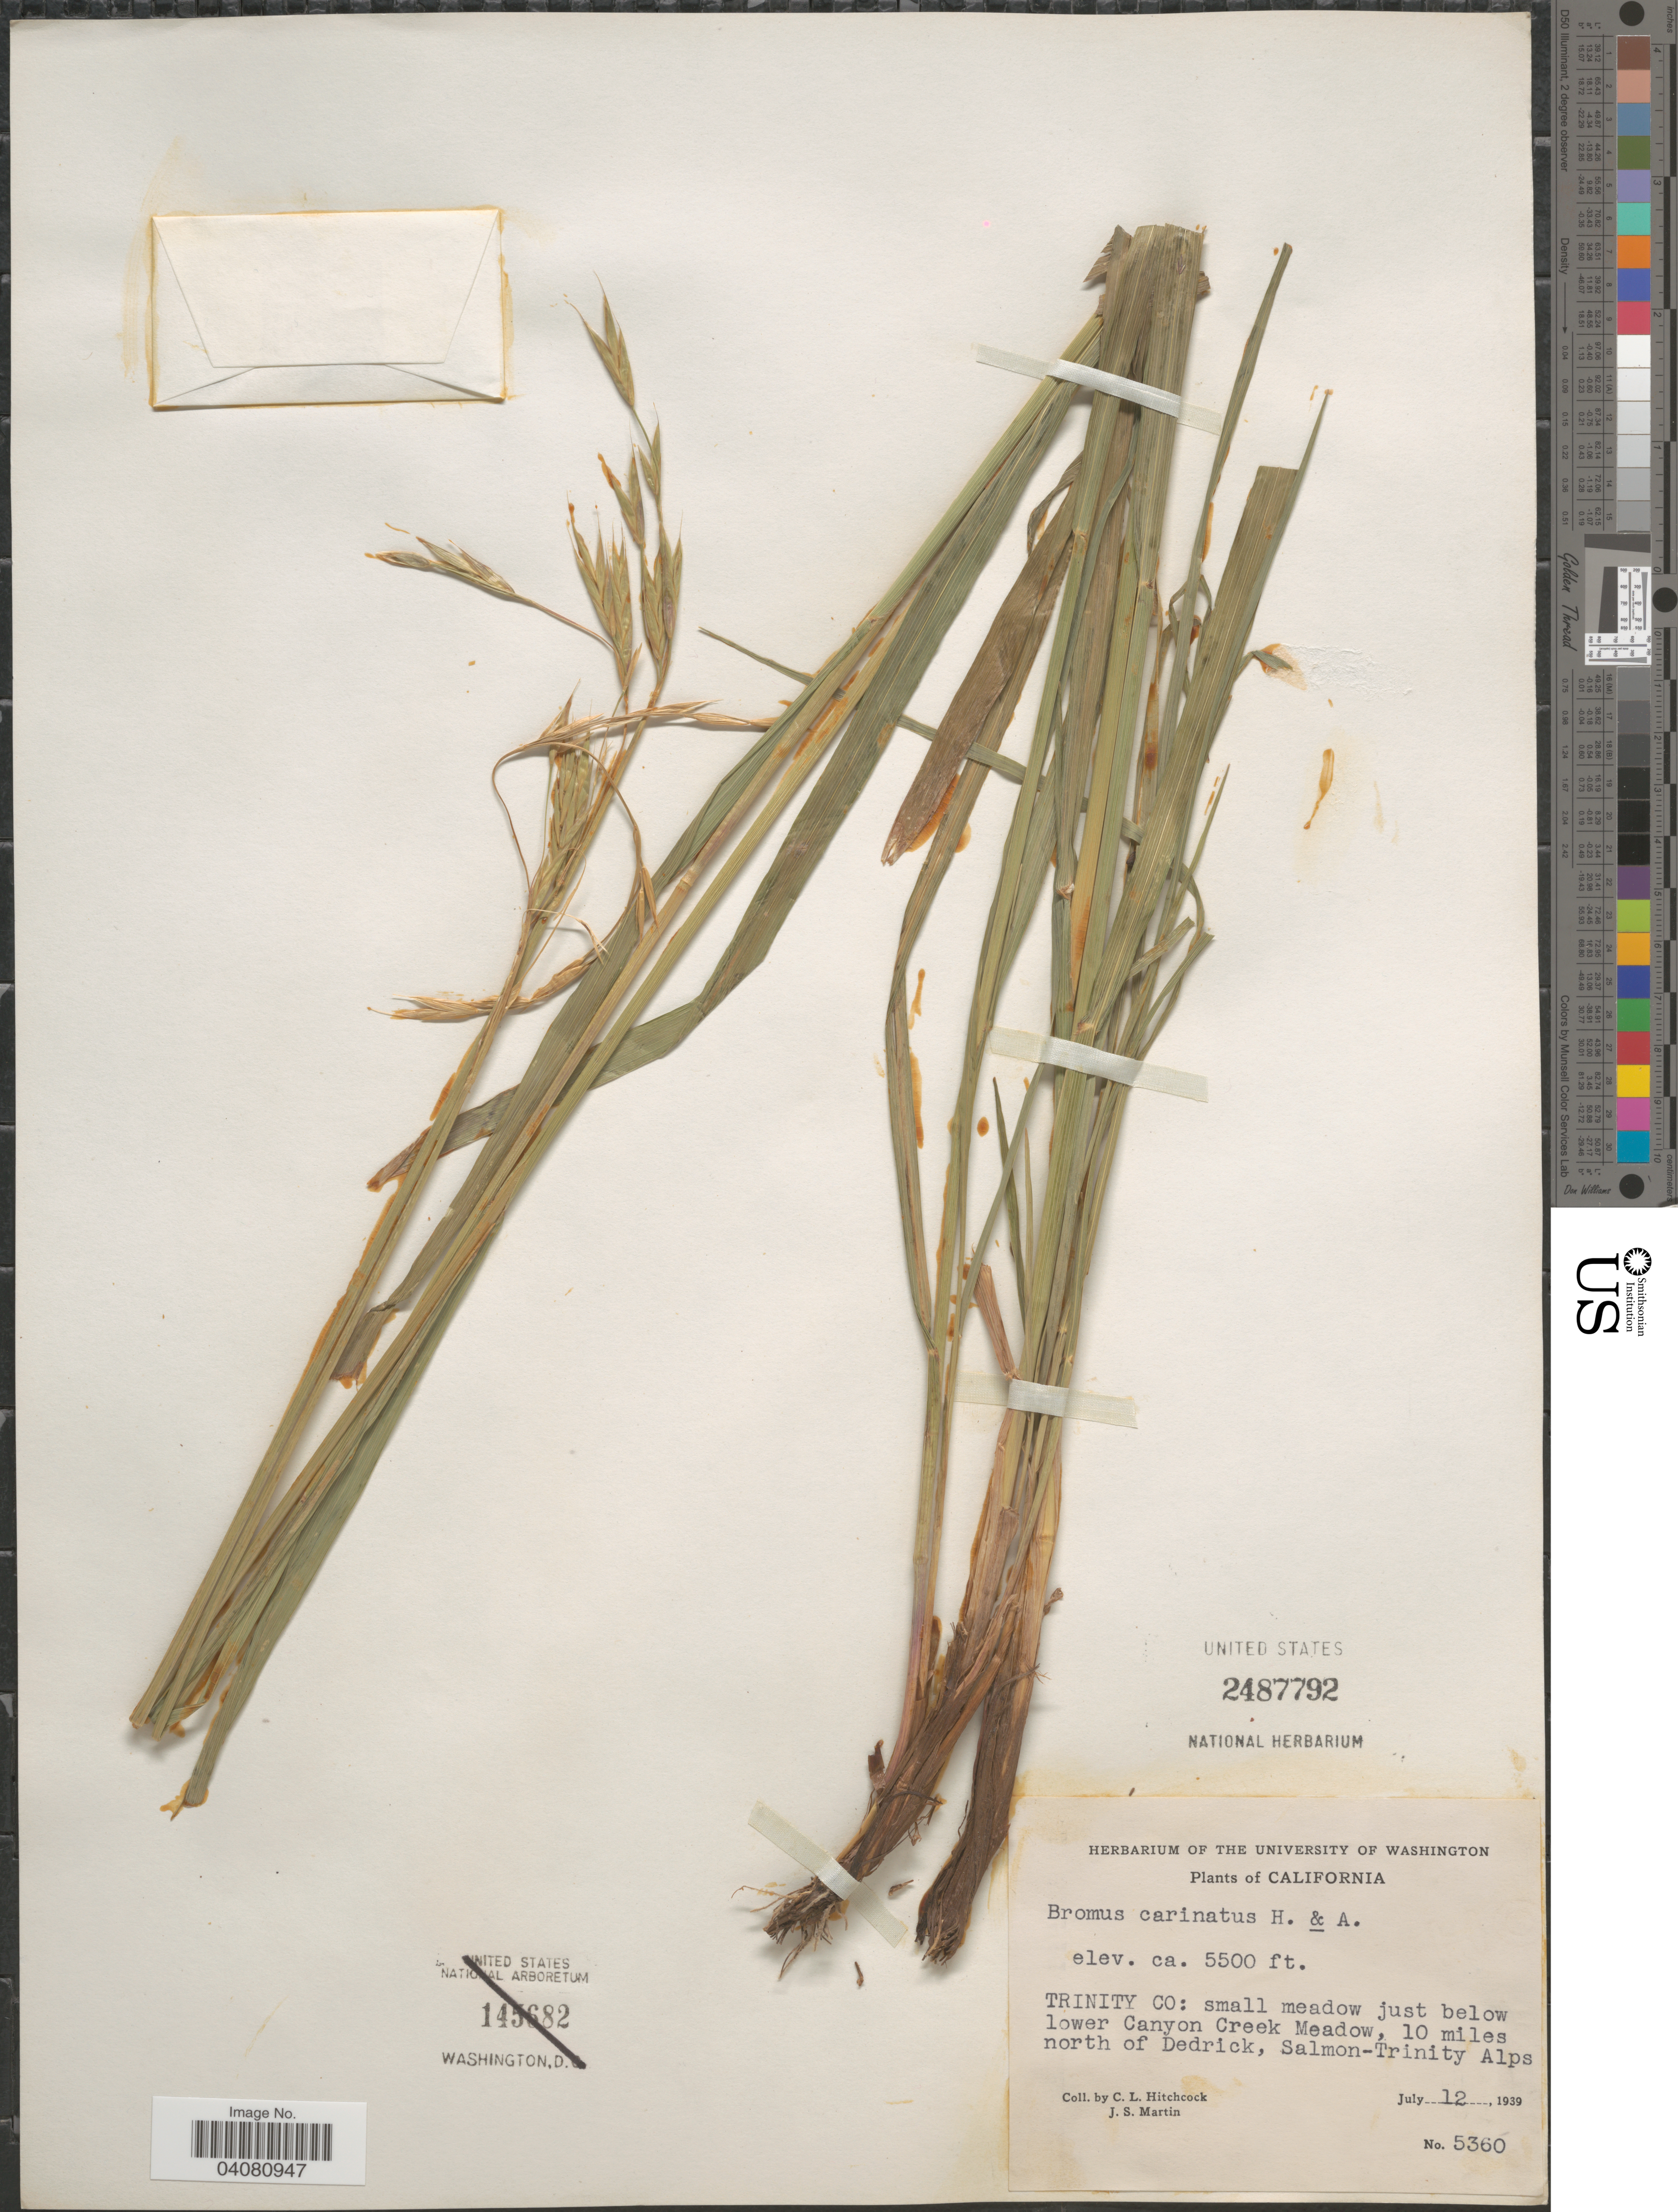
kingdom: Plantae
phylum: Tracheophyta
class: Liliopsida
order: Poales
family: Poaceae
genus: Bromus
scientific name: Bromus carinatus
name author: Hook. & Arn.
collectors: C. L. Hitchcock & J. S. Martin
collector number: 5360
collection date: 1939-07-12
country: United States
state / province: California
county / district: Trinity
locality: Trinity Co: small meadow just below lower Canyon Creek Meadow, 10 miles north of Dedrick, Salmon-Trinity Alps.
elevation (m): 1676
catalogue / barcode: US 2487792